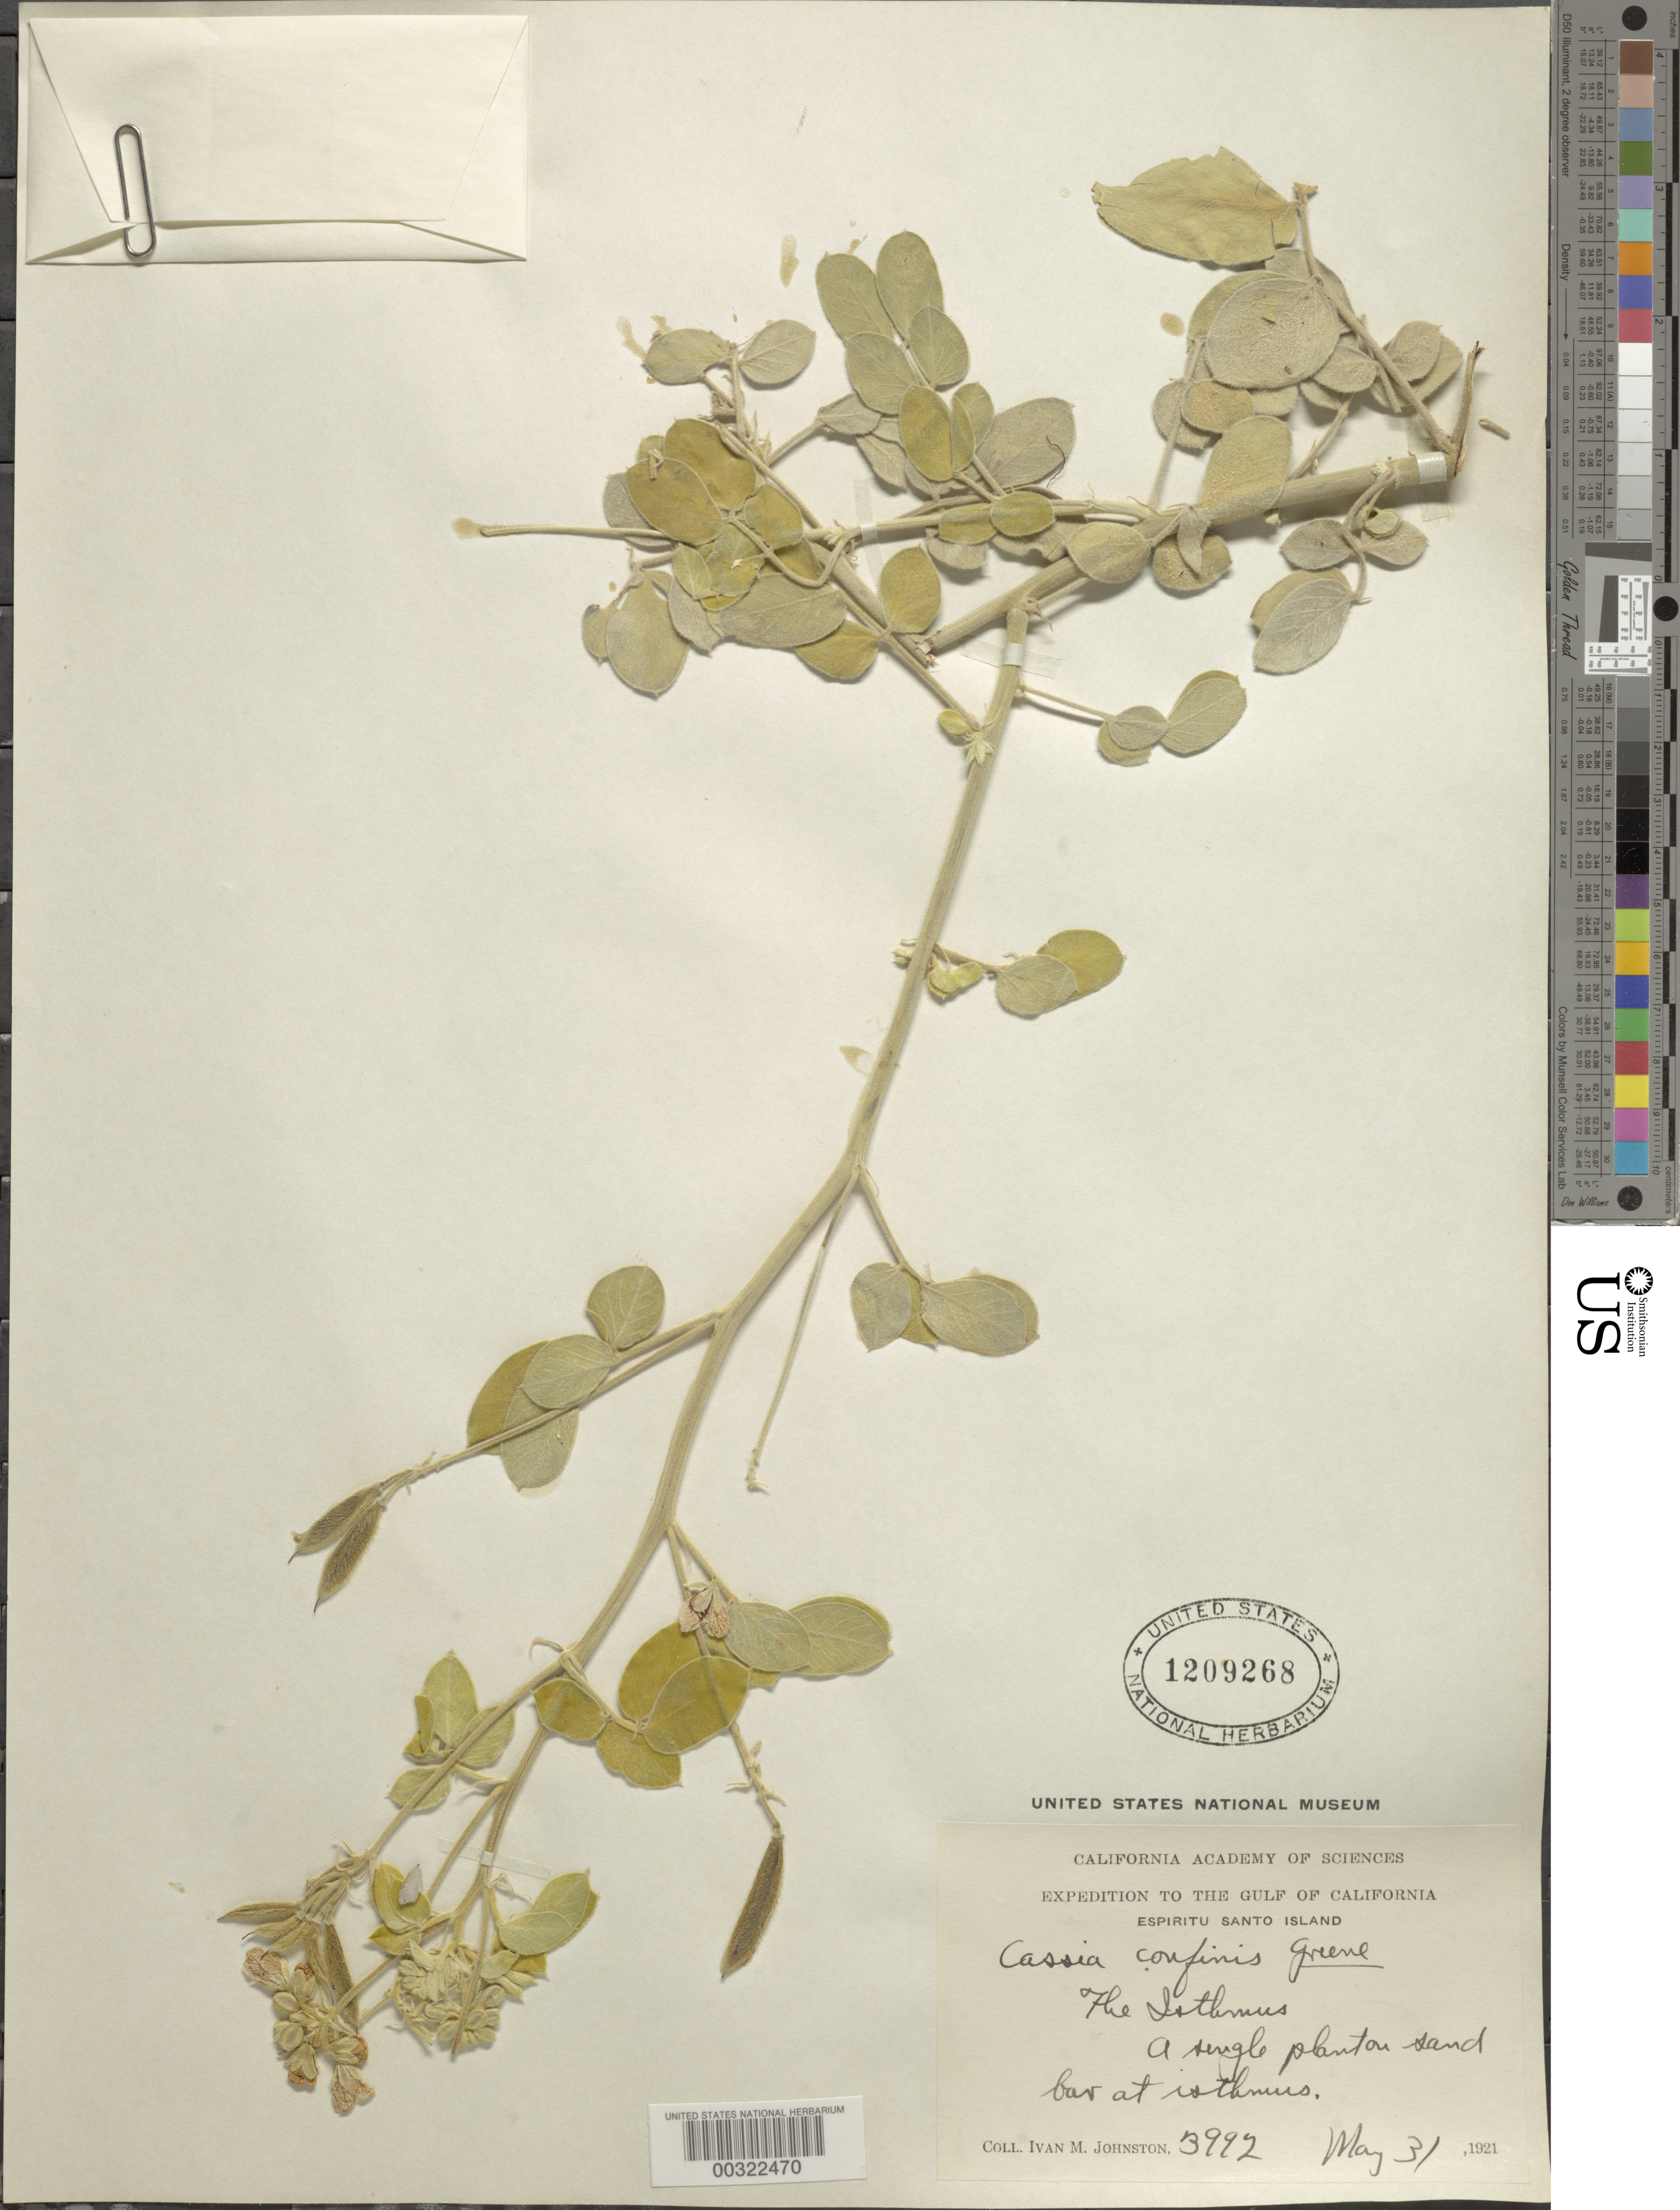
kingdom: Plantae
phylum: Tracheophyta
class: Magnoliopsida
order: Fabales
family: Fabaceae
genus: Senna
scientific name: Senna confinis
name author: (Greene) H.S. Irwin & Barneby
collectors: I.M. Johnston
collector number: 3992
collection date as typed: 31 May 1921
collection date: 1921-05-31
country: Mexico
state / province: Baja California Sur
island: Espiritu Santo Island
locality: The isthmus; Espiritu Santo Island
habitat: Sand bar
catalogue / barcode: US 1209268